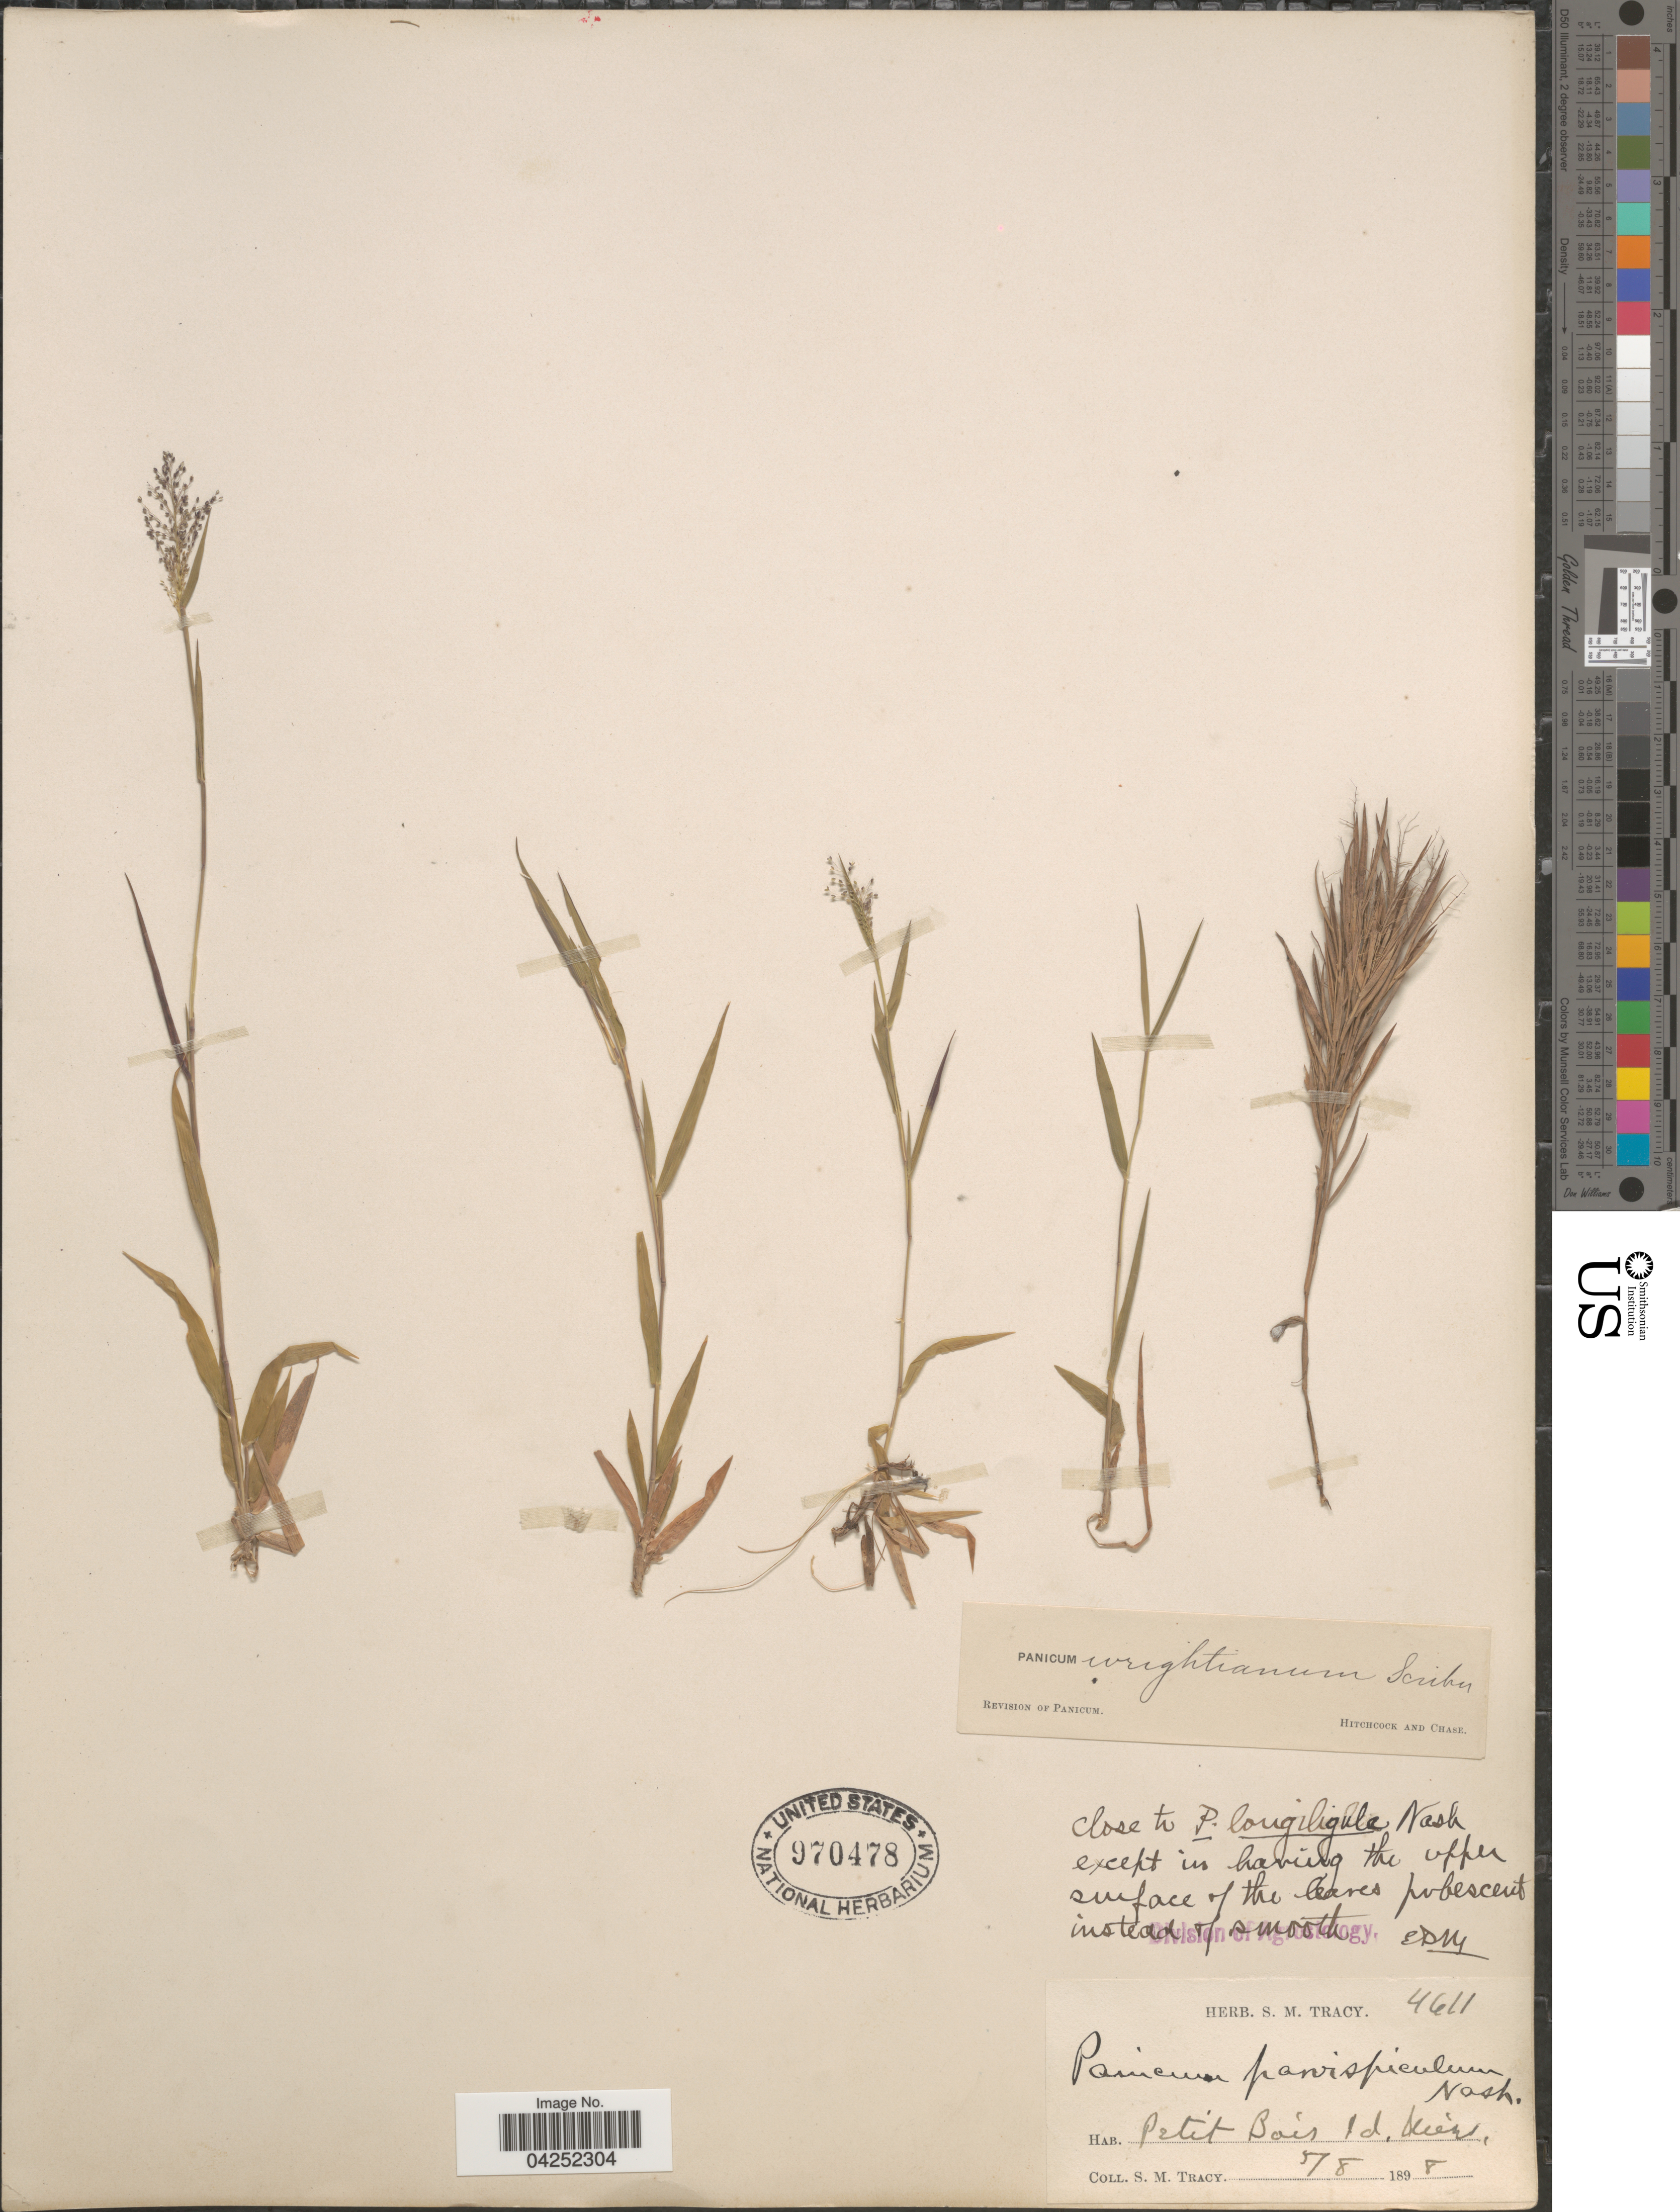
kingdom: Plantae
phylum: Tracheophyta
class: Liliopsida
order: Poales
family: Poaceae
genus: Dichanthelium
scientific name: Dichanthelium acuminatum var. longiligulatum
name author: (Nash) Gould & C.A. Clark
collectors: S. M. Tracy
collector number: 4611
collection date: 1898-05-08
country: United States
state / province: Mississippi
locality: Petit Bois Id.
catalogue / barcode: US 970478